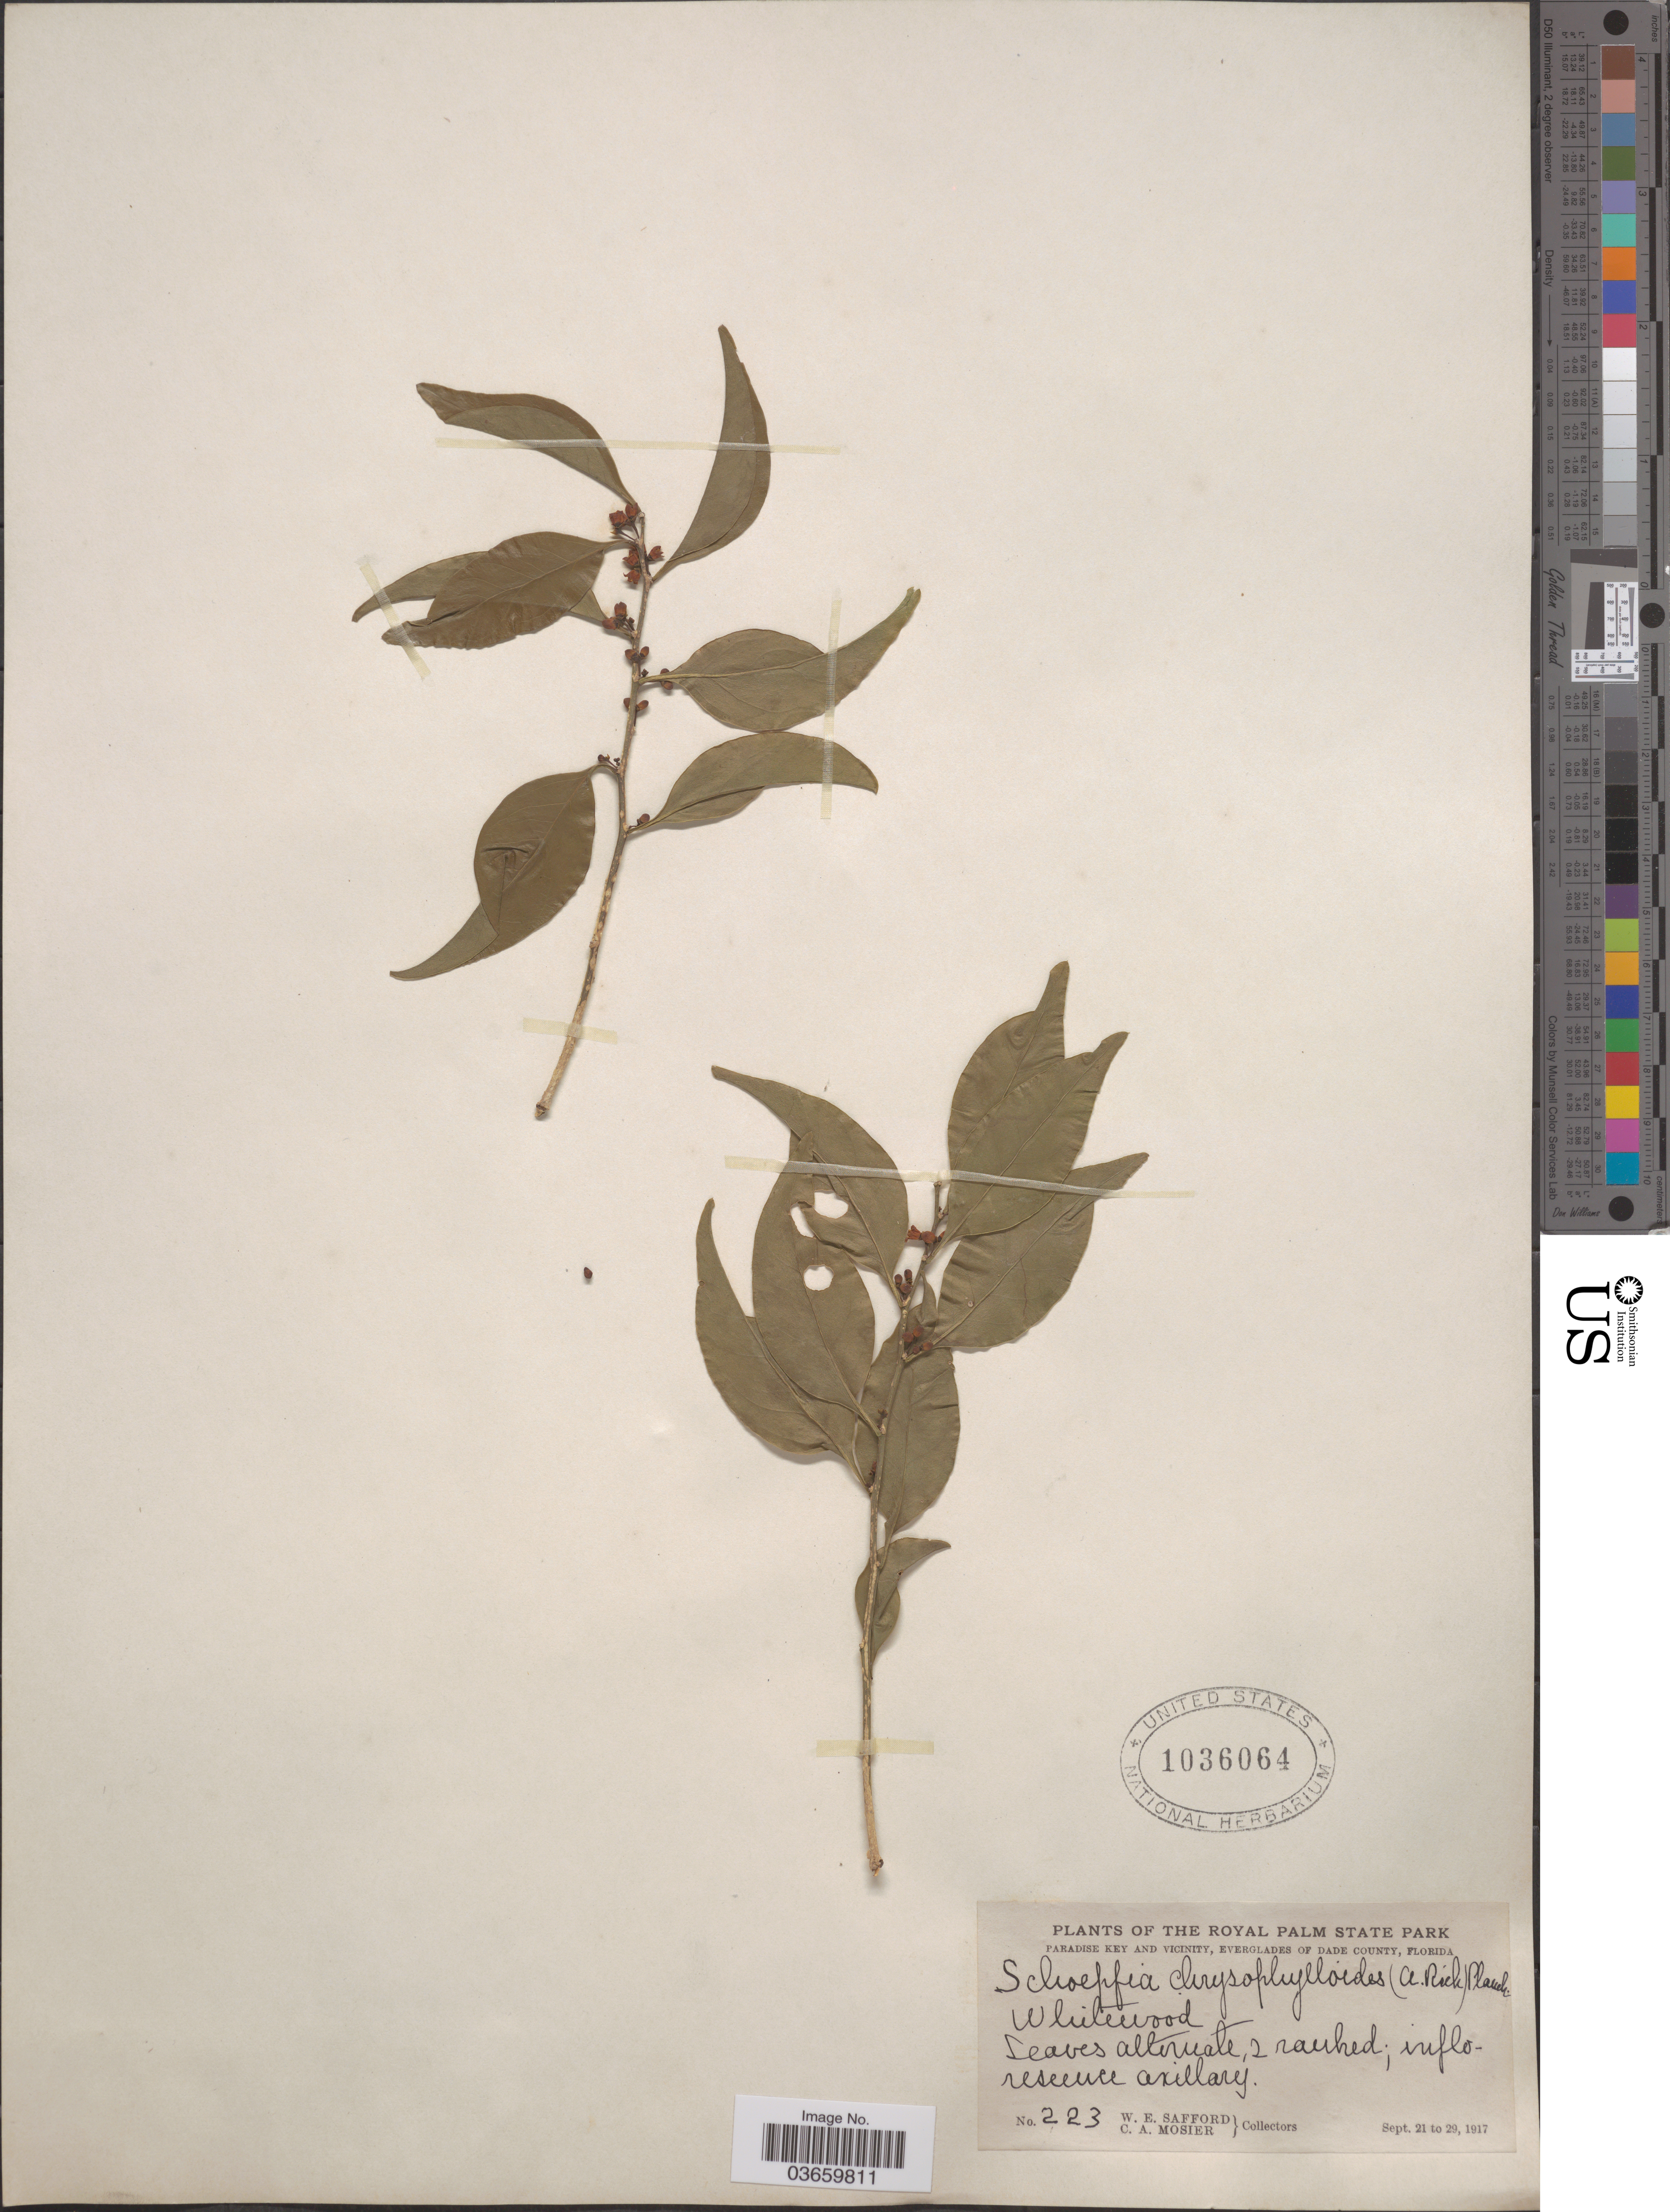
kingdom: Plantae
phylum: Tracheophyta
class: Magnoliopsida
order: Santalales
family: Schoepfiaceae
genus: Schoepfia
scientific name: Schoepfia chrysophylloides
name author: (A. Rich.) Planch.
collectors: W. E. Safford & C. A. Mosier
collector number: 223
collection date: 1917-09-21/1917-09-29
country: United States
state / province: Florida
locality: The Royal Palm State Park. Paradise Key and vicinity, Everglades of Dade County. Whitewood [unsure placement].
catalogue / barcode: US 1036064